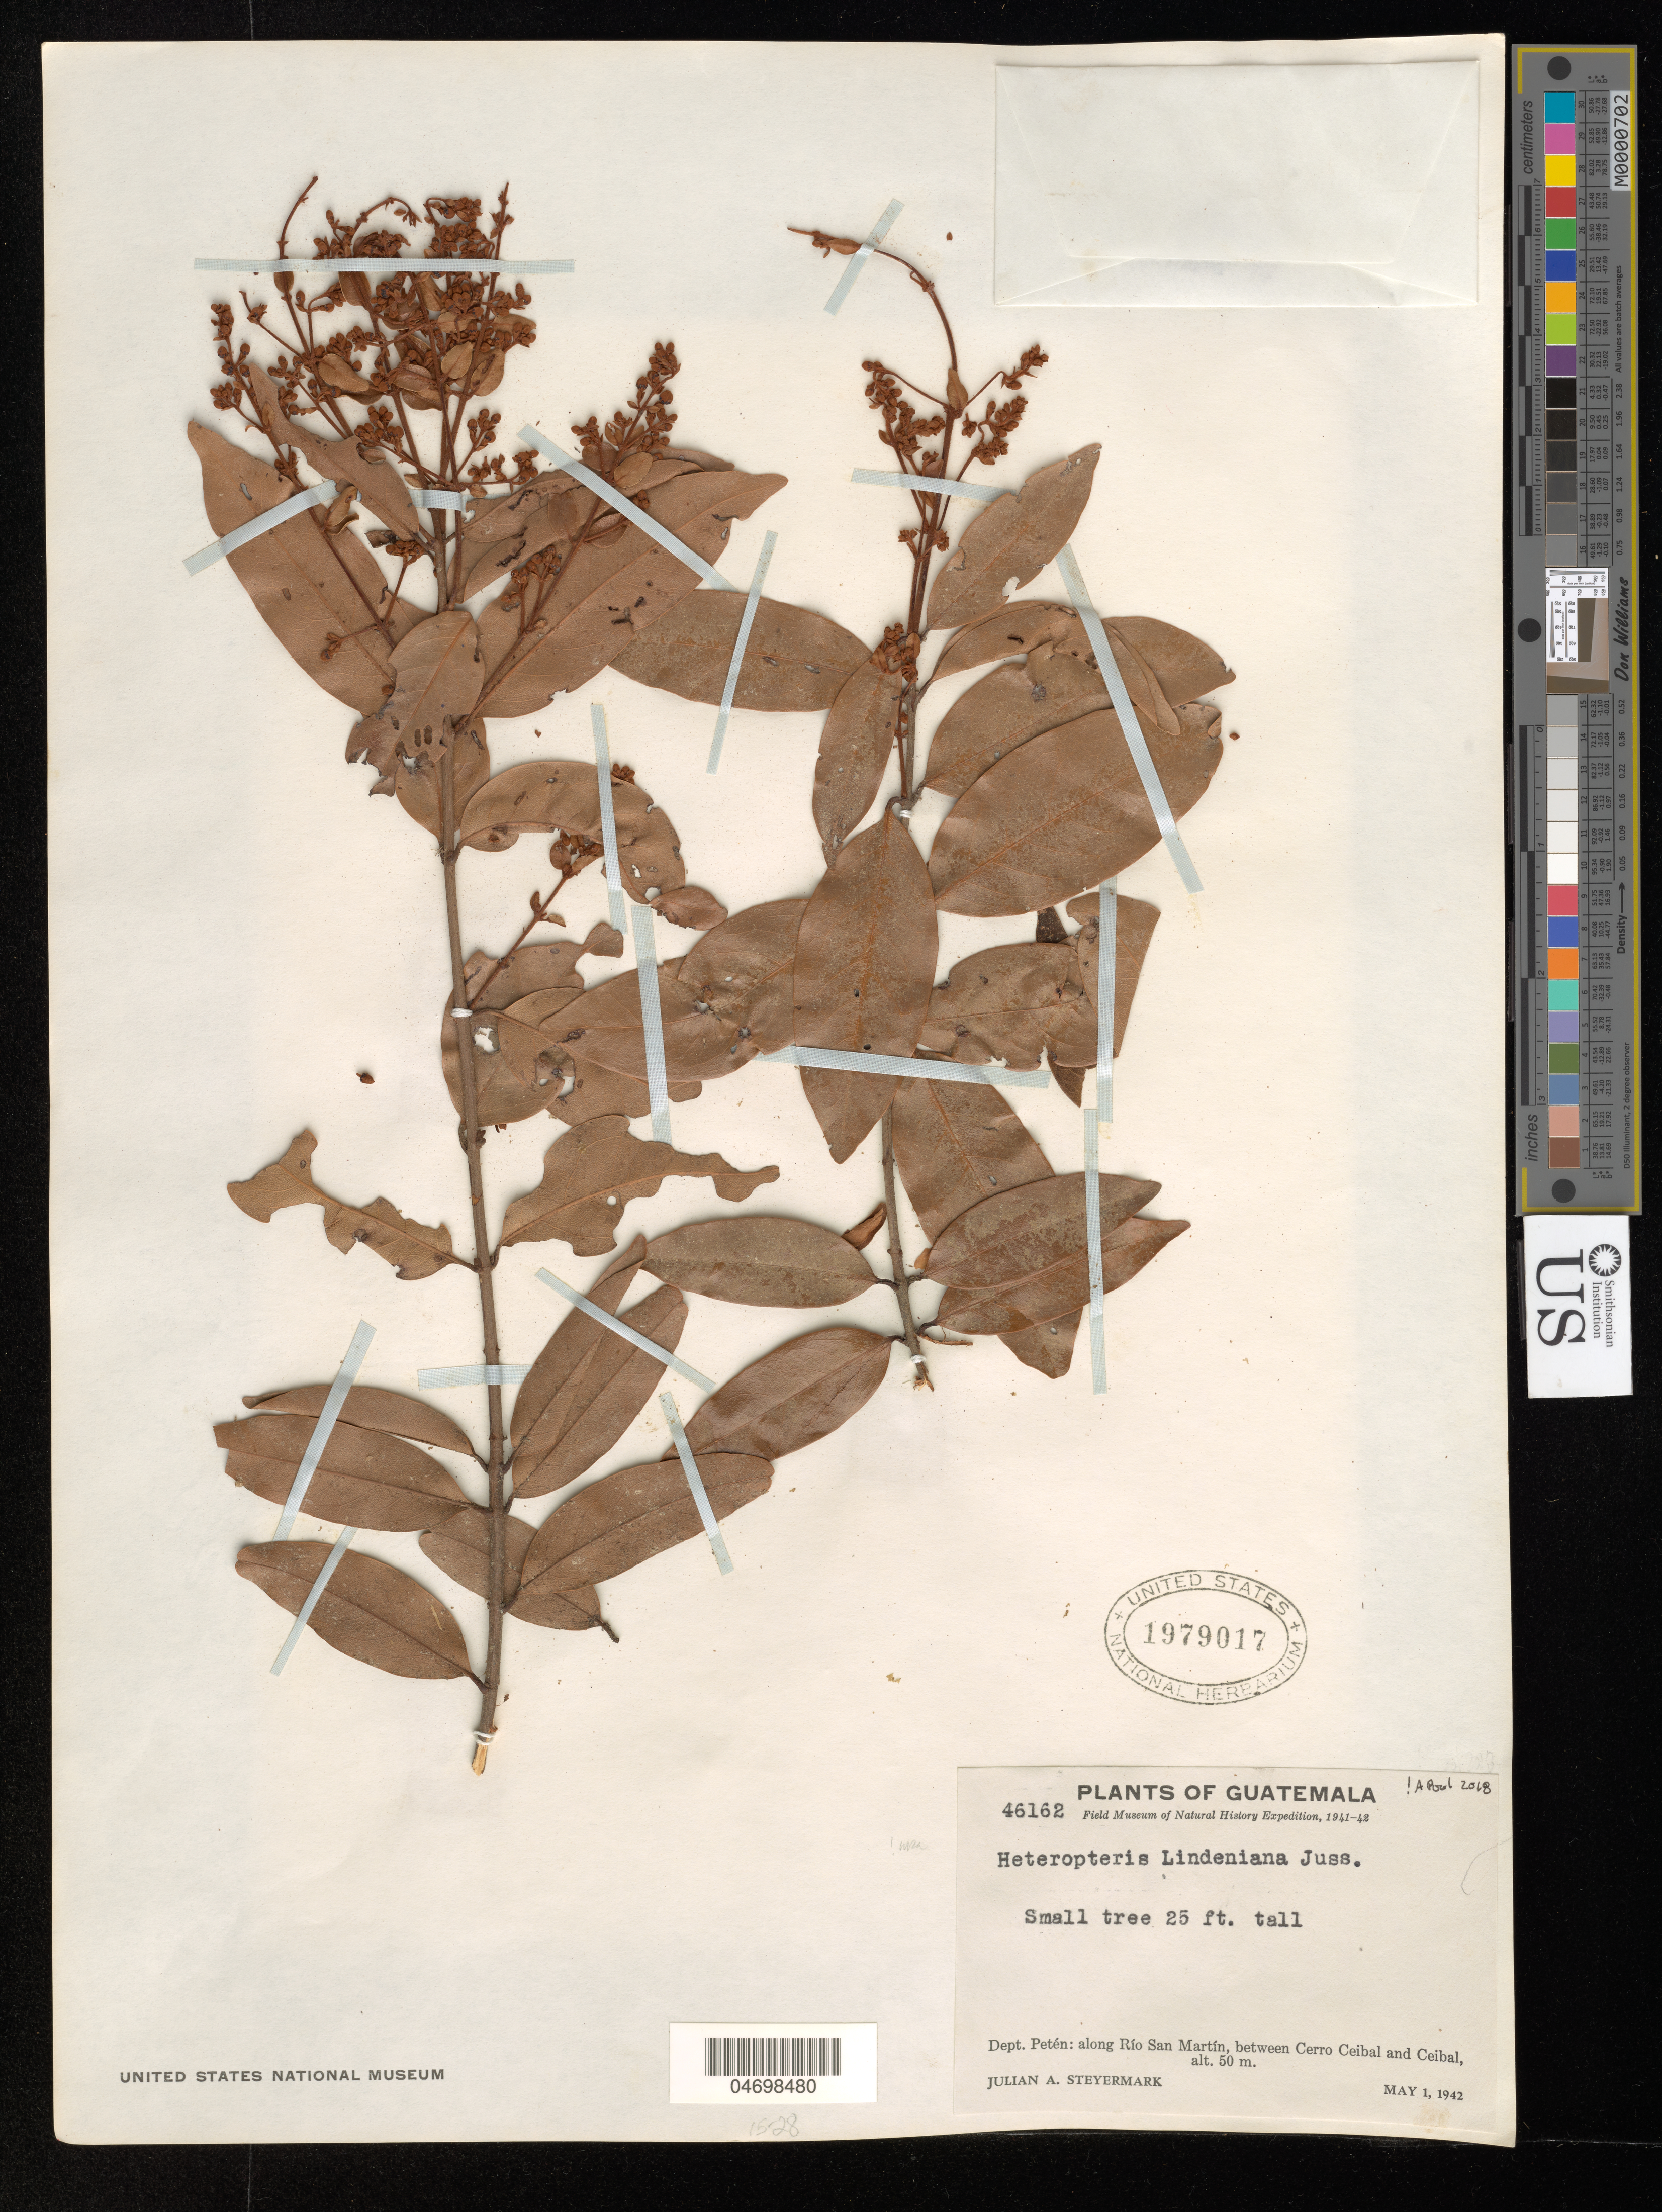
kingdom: Plantae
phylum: Tracheophyta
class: Magnoliopsida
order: Malpighiales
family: Malpighiaceae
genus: Heteropterys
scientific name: Heteropterys lindeniana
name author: A. Juss.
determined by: Pool, A., (MO), Missouri Botanical Garden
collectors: J. Steyermark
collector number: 46162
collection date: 1942-05-01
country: Guatemala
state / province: El Petén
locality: Along Rio San Martin, between Cerro Ceibal and Ceibal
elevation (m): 50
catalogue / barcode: US 1979017